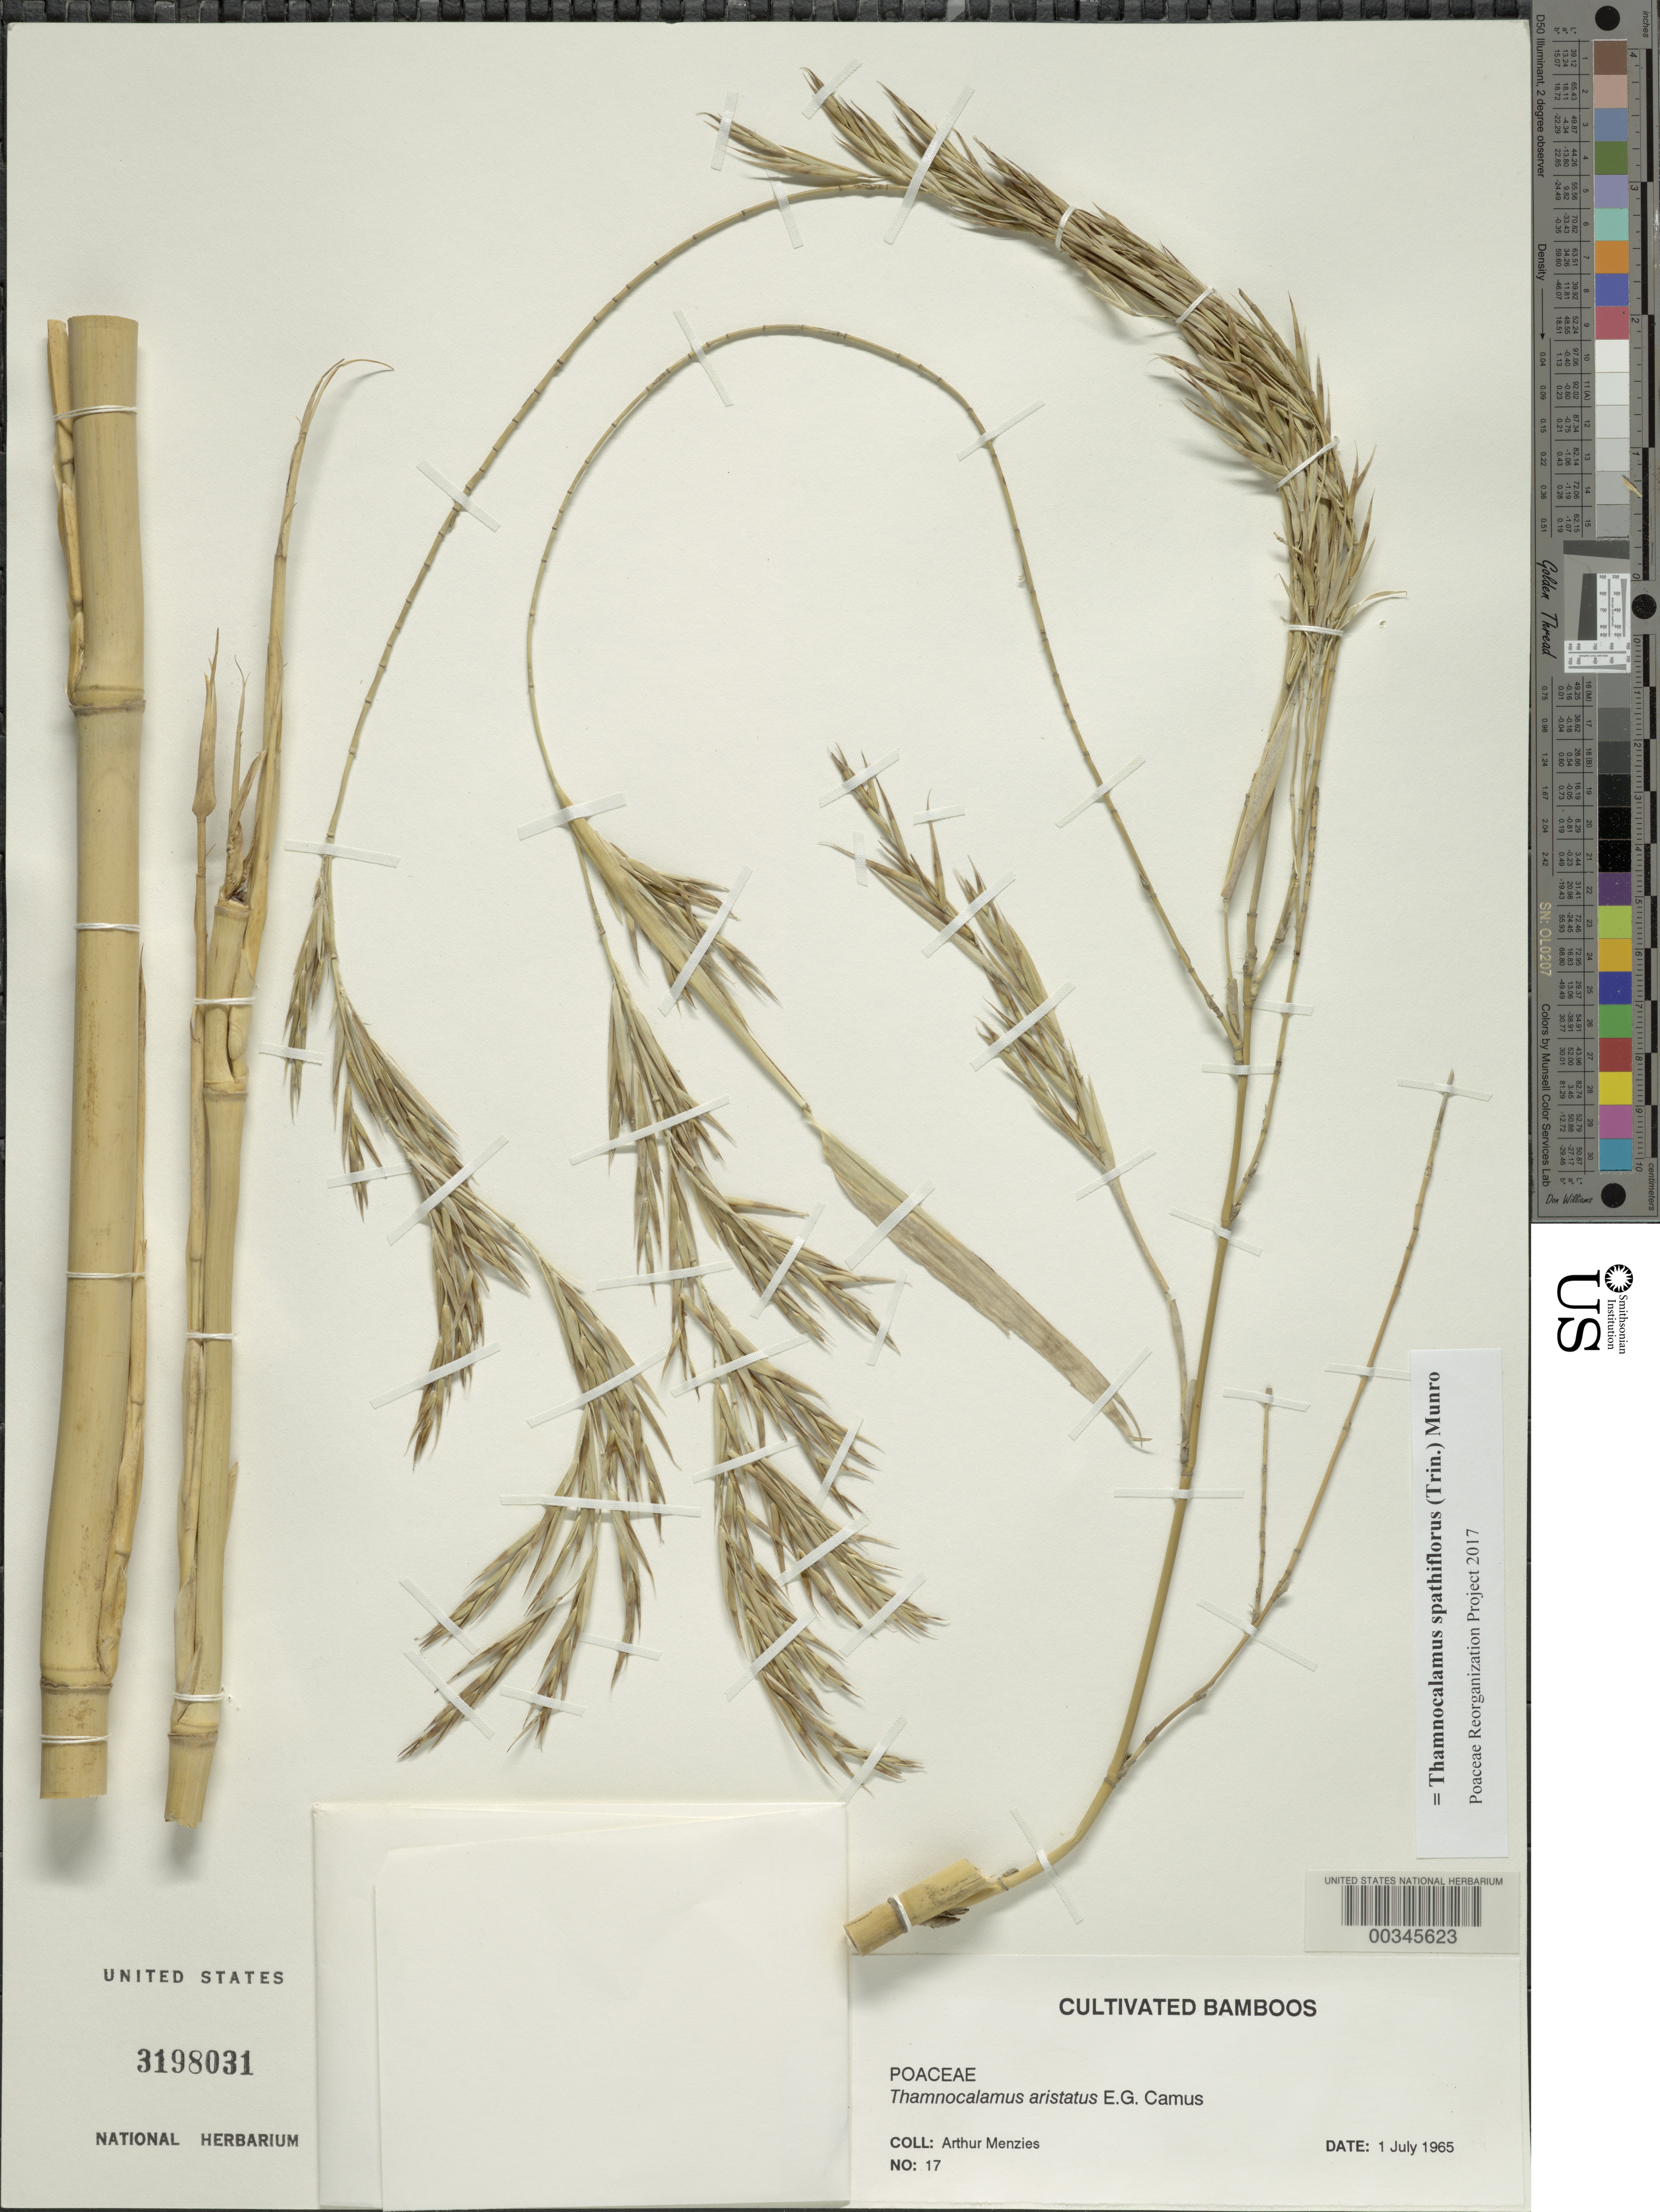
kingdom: Plantae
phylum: Tracheophyta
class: Liliopsida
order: Poales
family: Poaceae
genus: Thamnocalamus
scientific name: Thamnocalamus spathiflorus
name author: (Trin.) Munro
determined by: Poaceae Reorganization Project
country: United States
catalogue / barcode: US 3198031